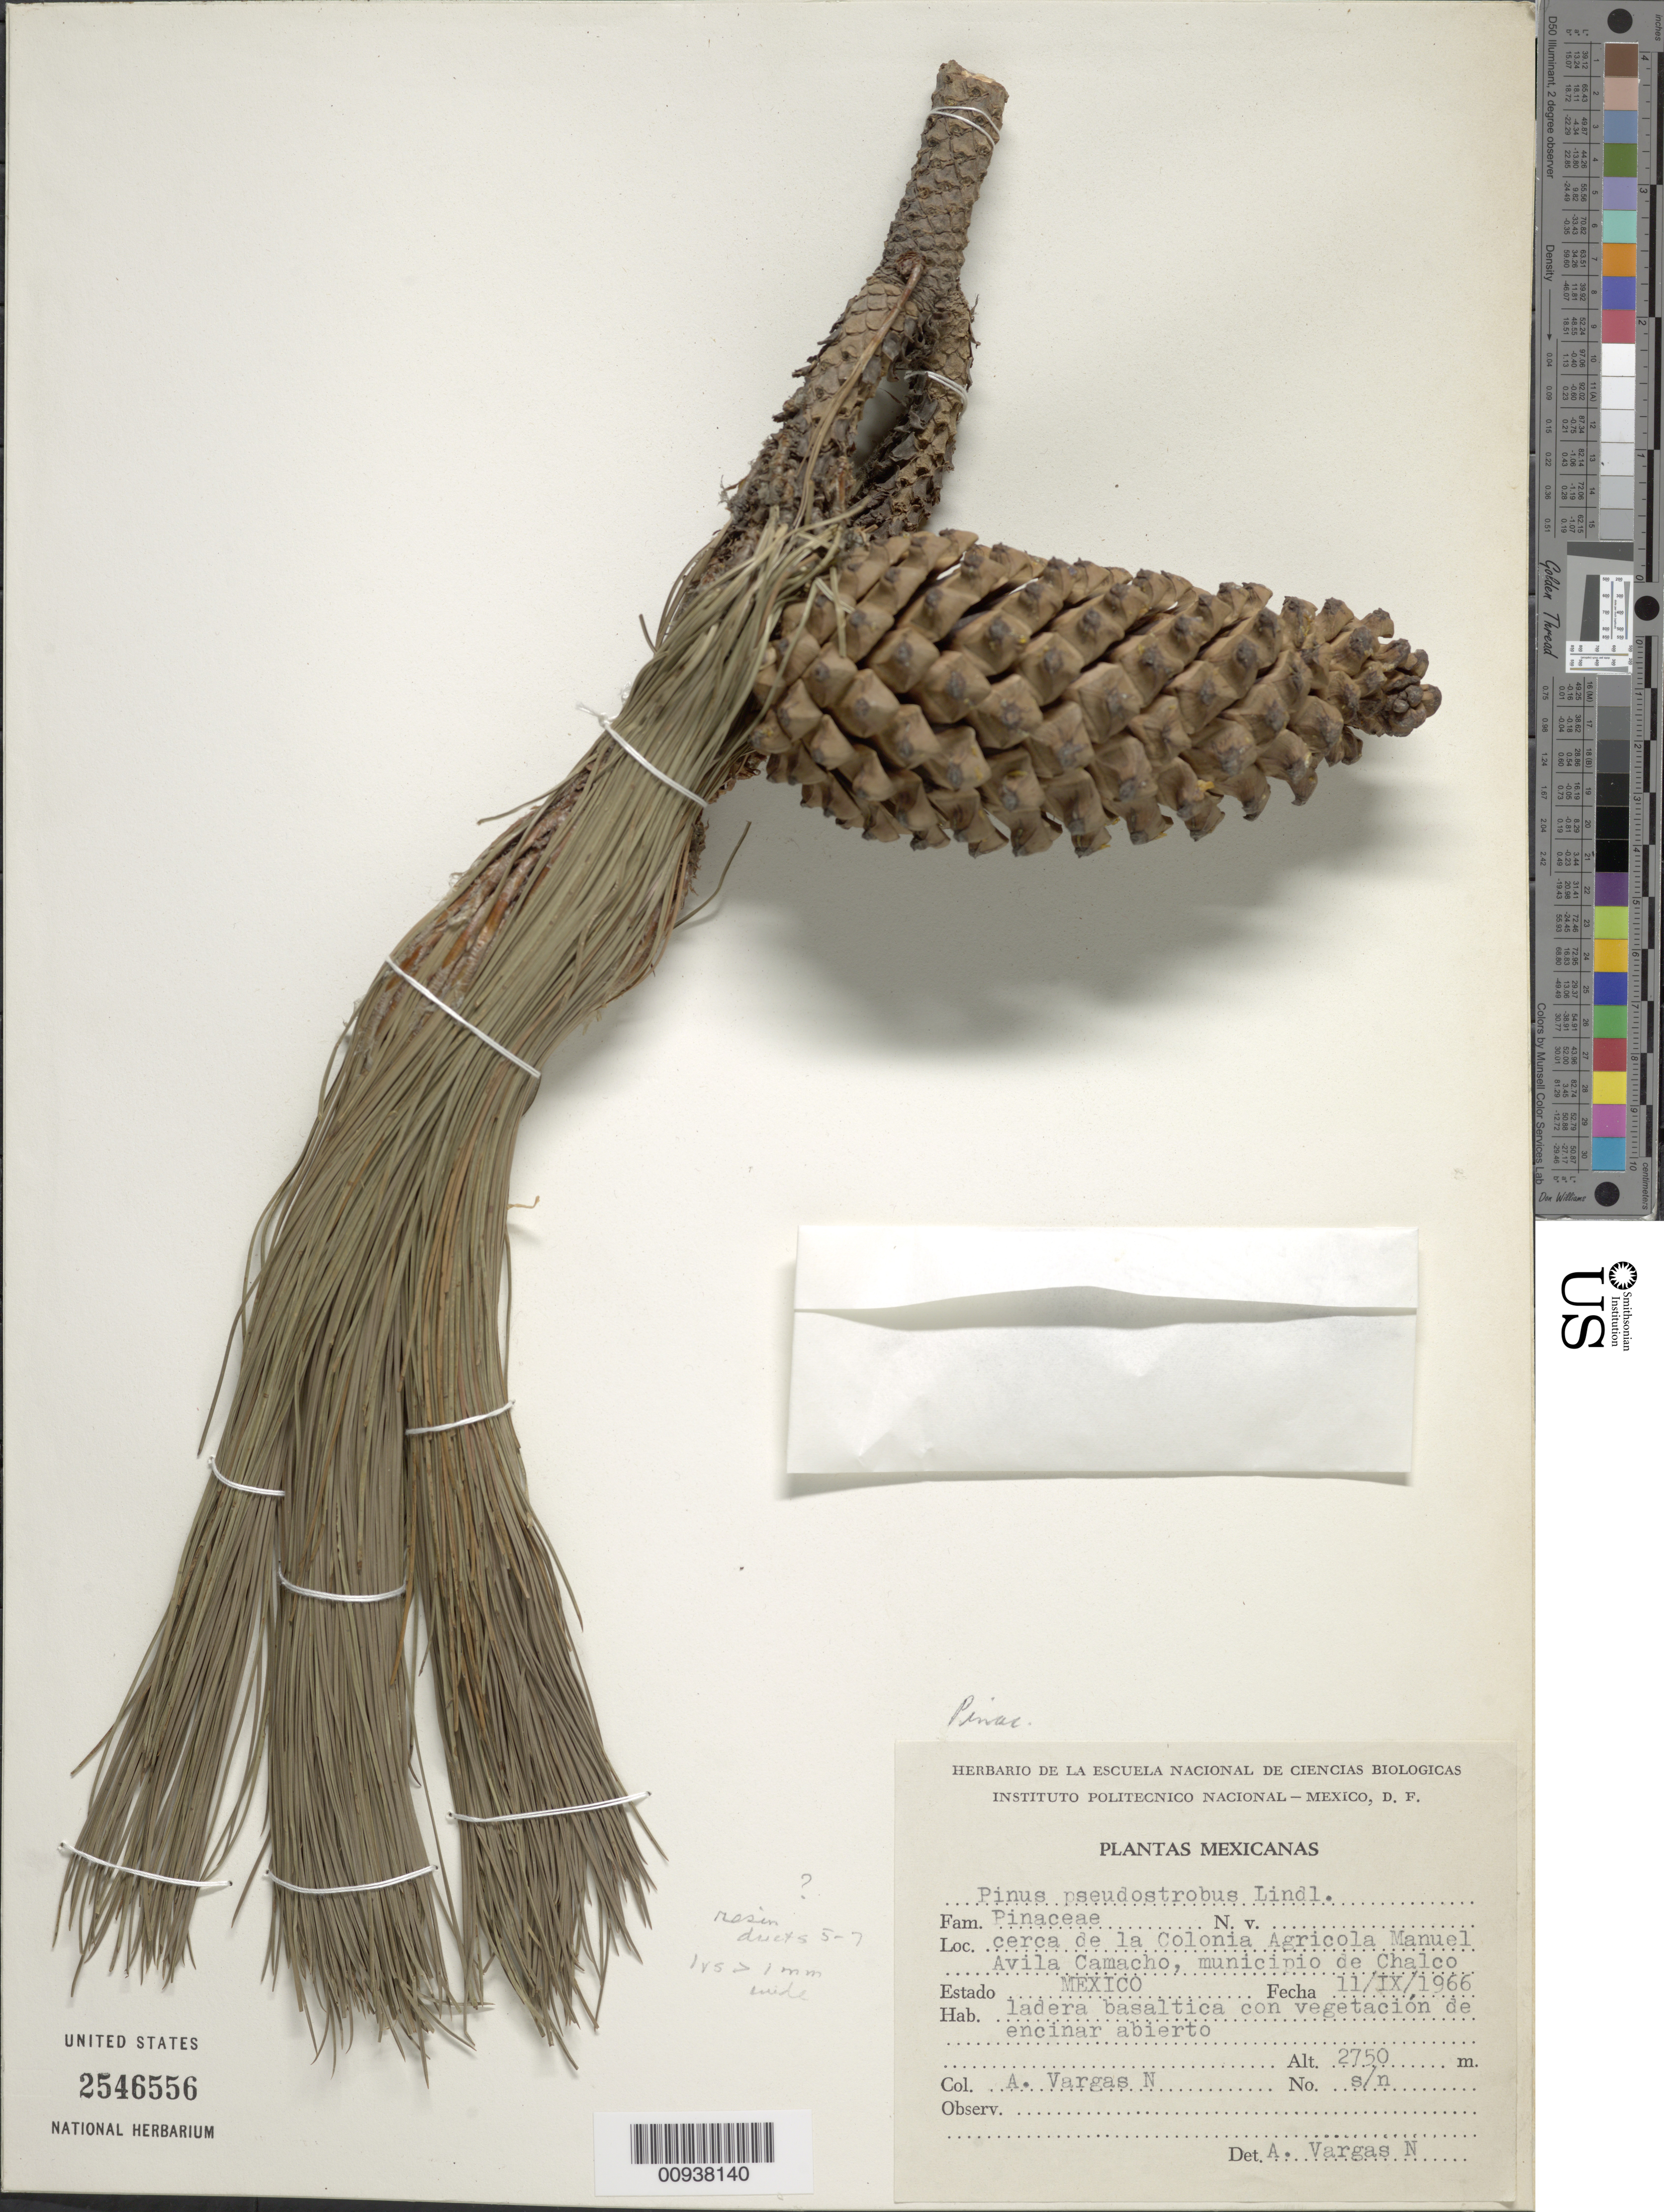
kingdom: Plantae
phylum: Tracheophyta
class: Pinopsida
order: Pinales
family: Pinaceae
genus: Pinus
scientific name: Pinus pseudostrobus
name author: Lindl.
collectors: A. Vargas N.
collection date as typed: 11 Sep 1966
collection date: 1966-09-11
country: Mexico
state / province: México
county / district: Chalco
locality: Cerca de la Colonia Agrícola Manuel Avila Camacho.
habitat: Ladera basáltica con vegetación de encinar abierto.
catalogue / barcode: US 2546556